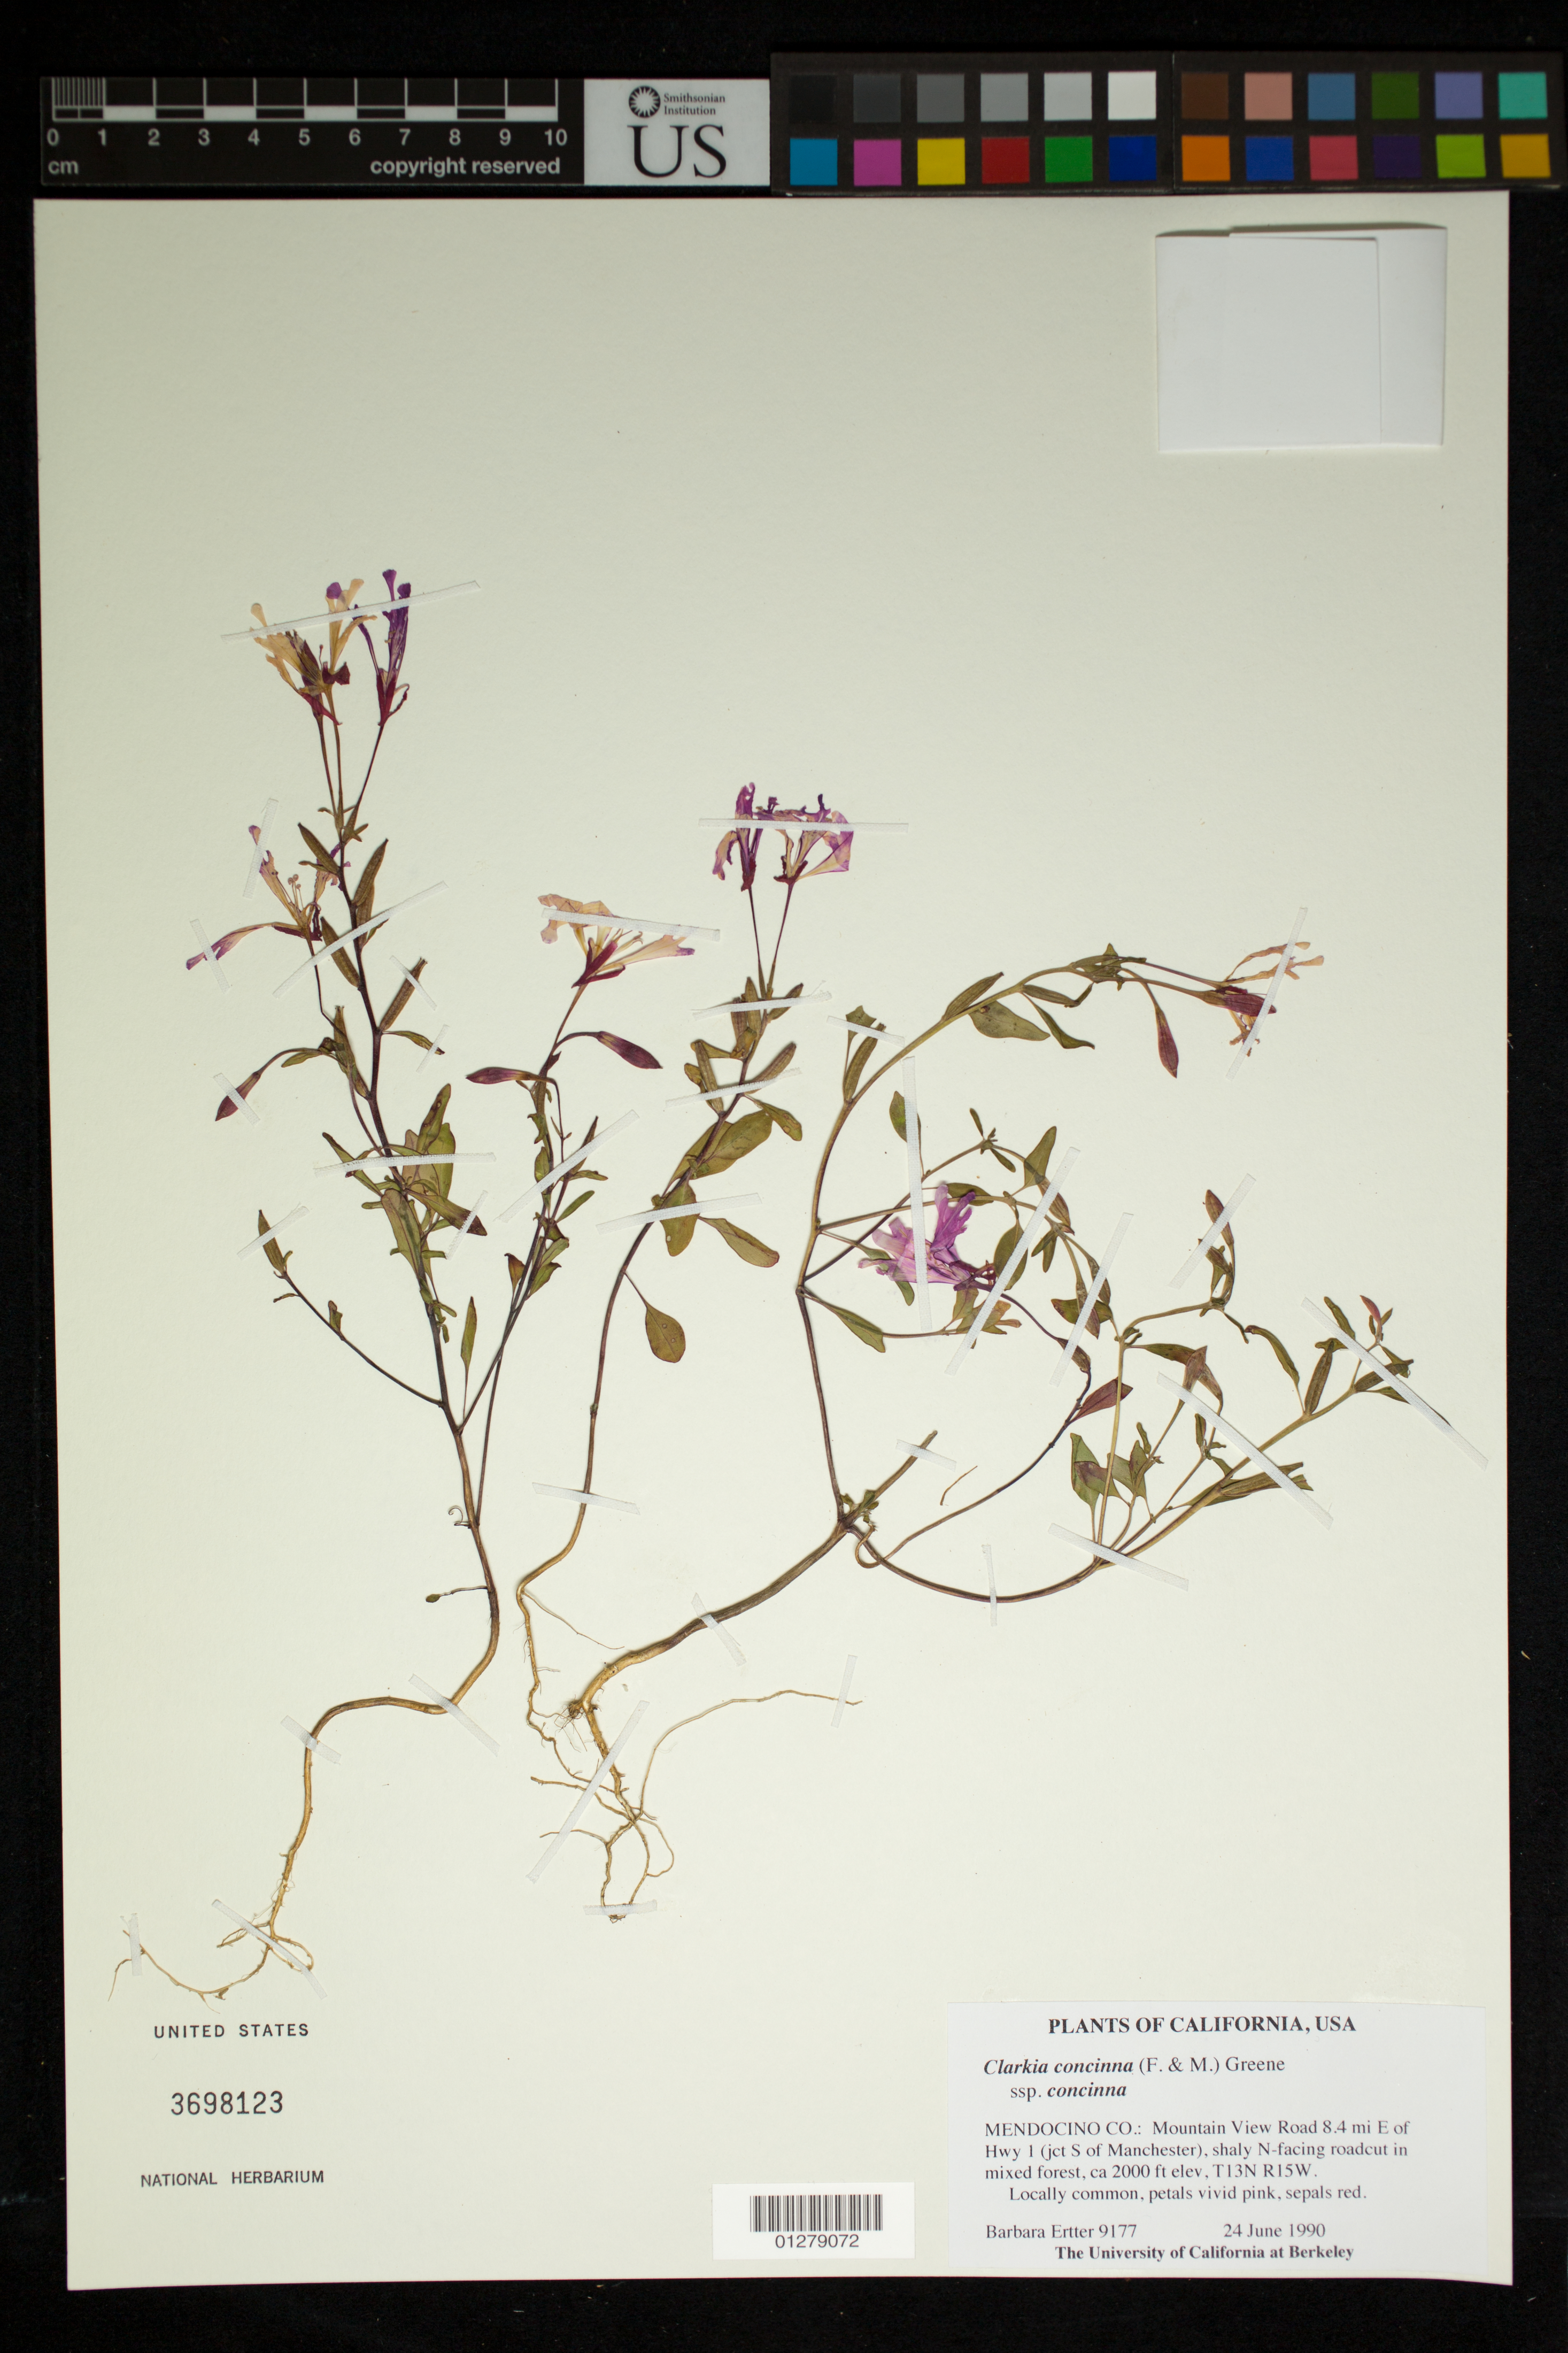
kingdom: Plantae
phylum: Tracheophyta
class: Magnoliopsida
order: Myrtales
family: Onagraceae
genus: Clarkia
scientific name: Clarkia concinna subsp. concinna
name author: (Fisch. & C.A. Mey.) Greene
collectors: B. Ertter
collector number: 9177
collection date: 1990-06-24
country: United States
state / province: California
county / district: Mendocino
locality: Mountain View Road 8.4 mi E of Hwy 1 (jct S of Manchester), T 13 N, R 15 W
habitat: Mixed forest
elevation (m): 610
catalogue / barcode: US 3698123